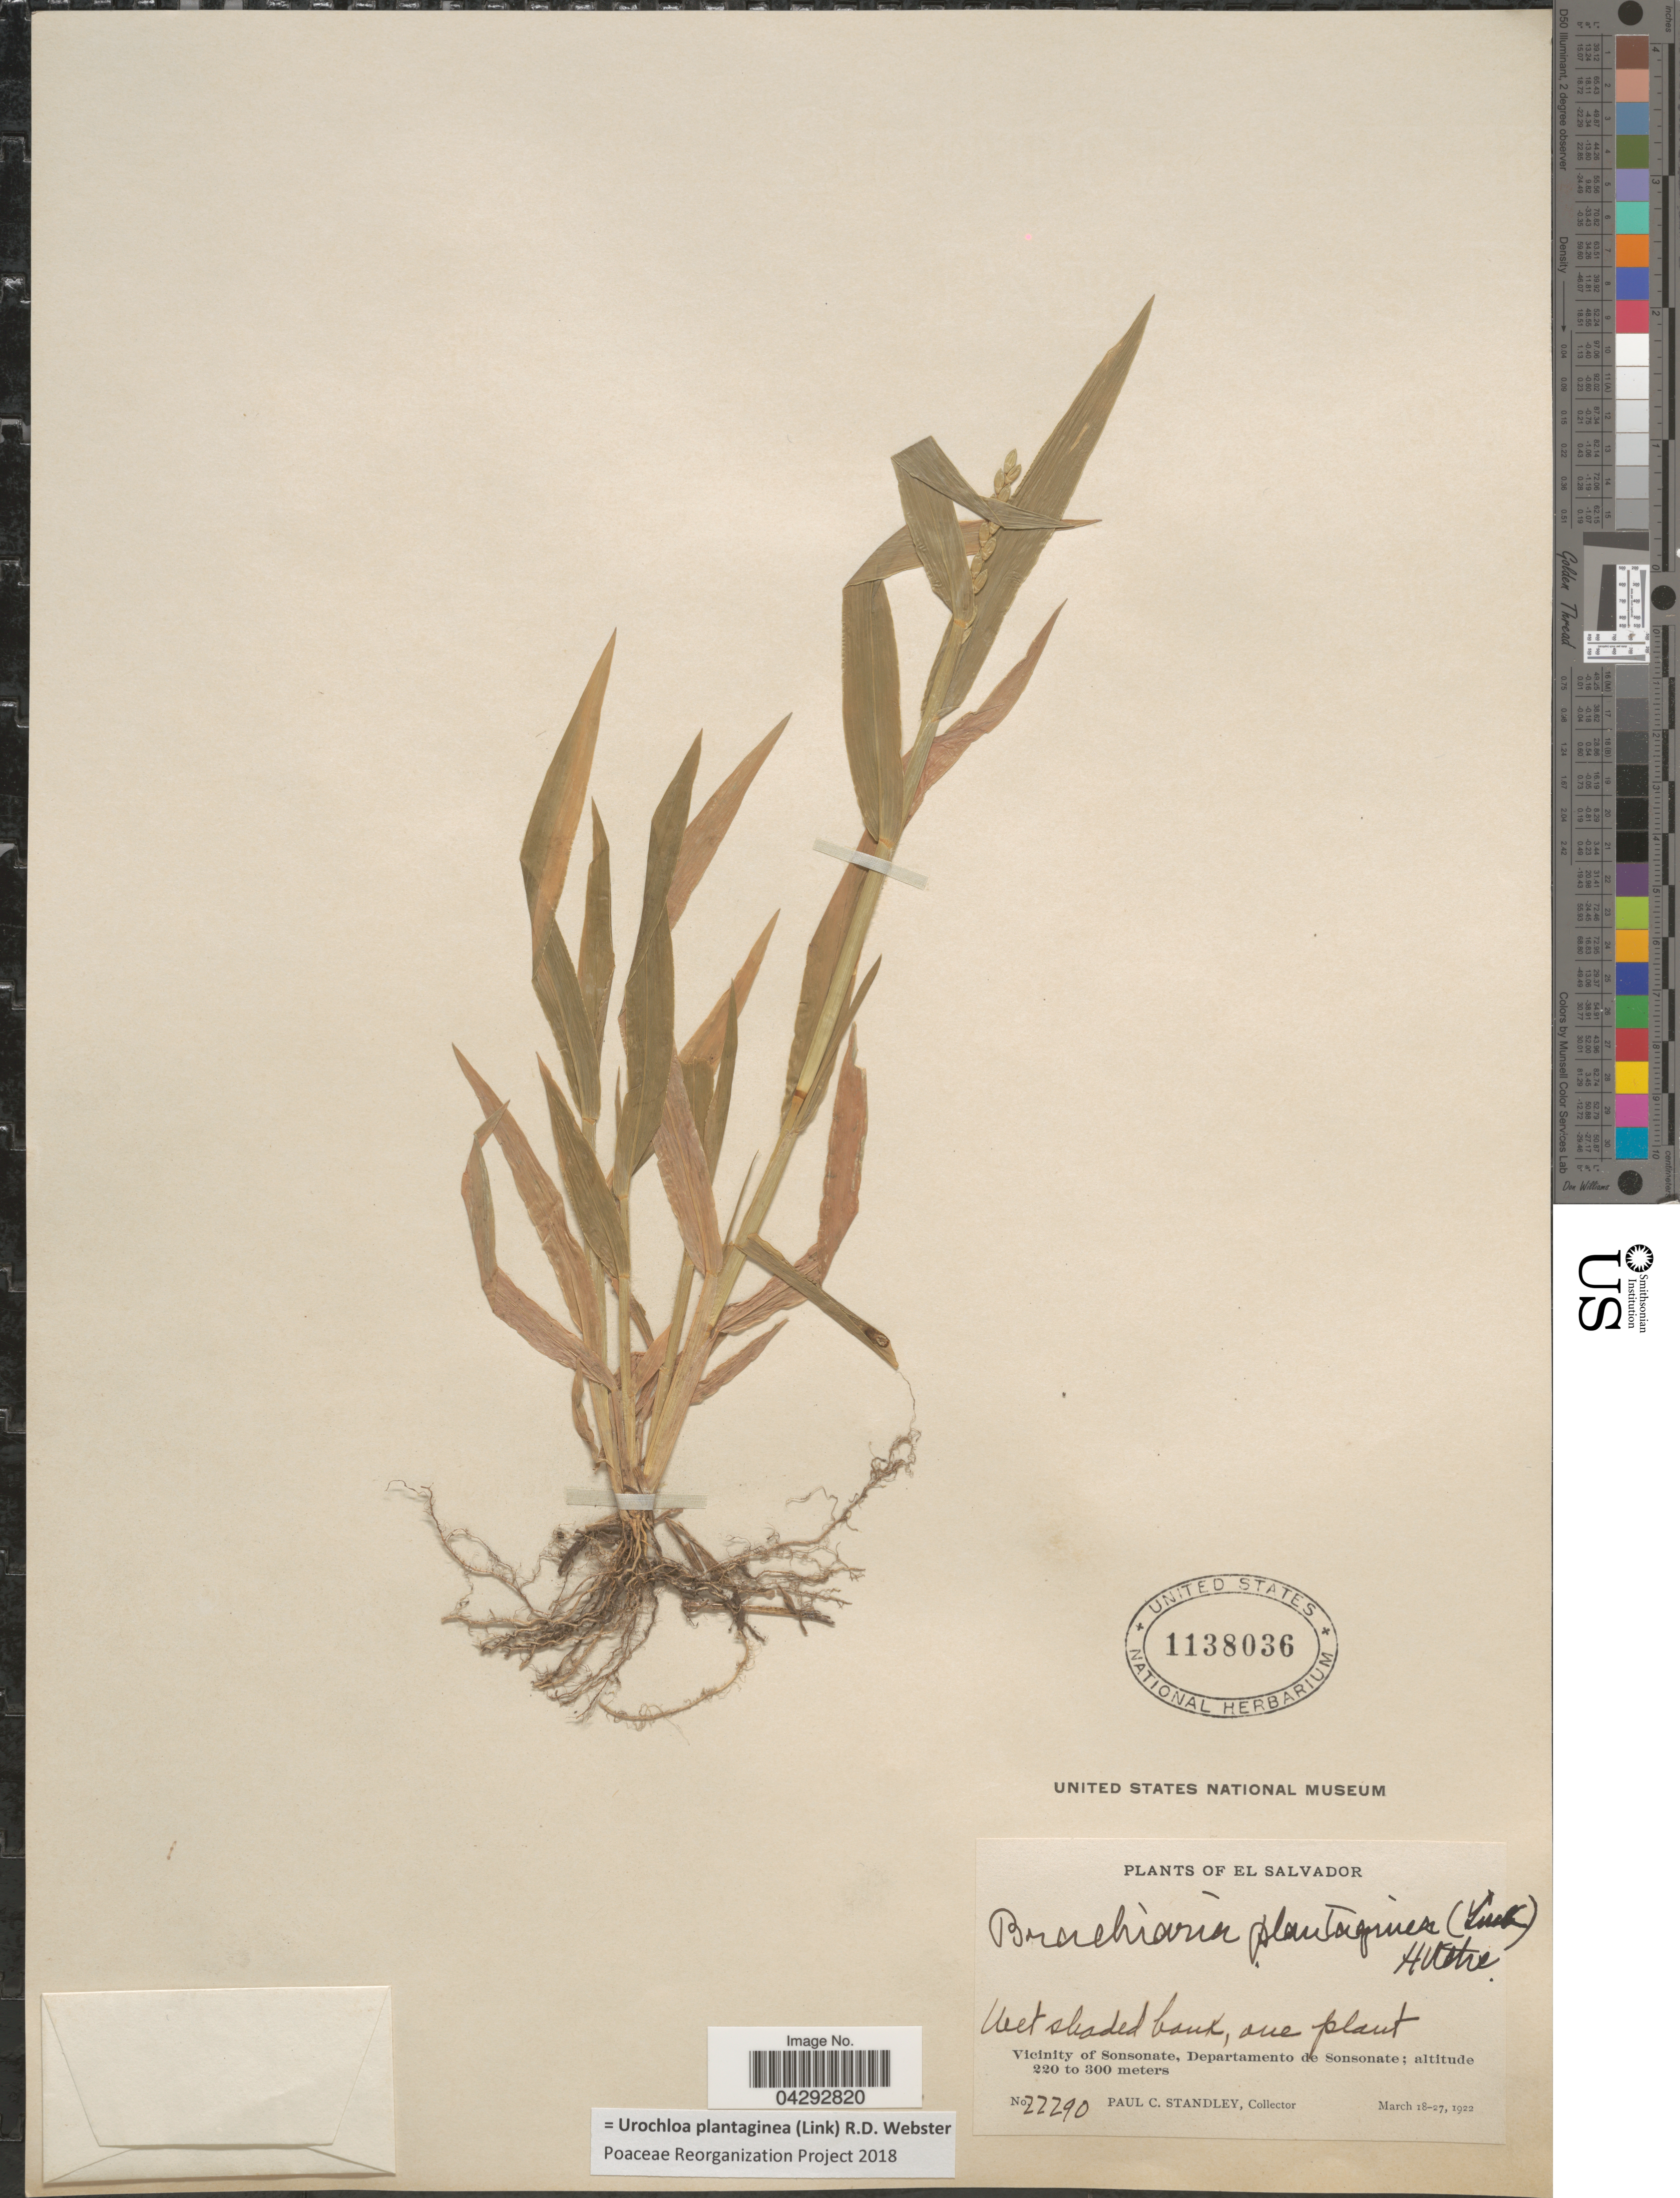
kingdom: Plantae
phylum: Tracheophyta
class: Liliopsida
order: Poales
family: Poaceae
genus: Urochloa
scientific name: Urochloa plantaginea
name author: (Link) R.D. Webster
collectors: P. C. Standley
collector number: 22290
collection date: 1922-03-18/1922-03-27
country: El Salvador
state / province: Sonsonate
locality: Vicinity of Sonsonate, Departamento de Sonsonate.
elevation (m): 220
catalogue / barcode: US 1138036